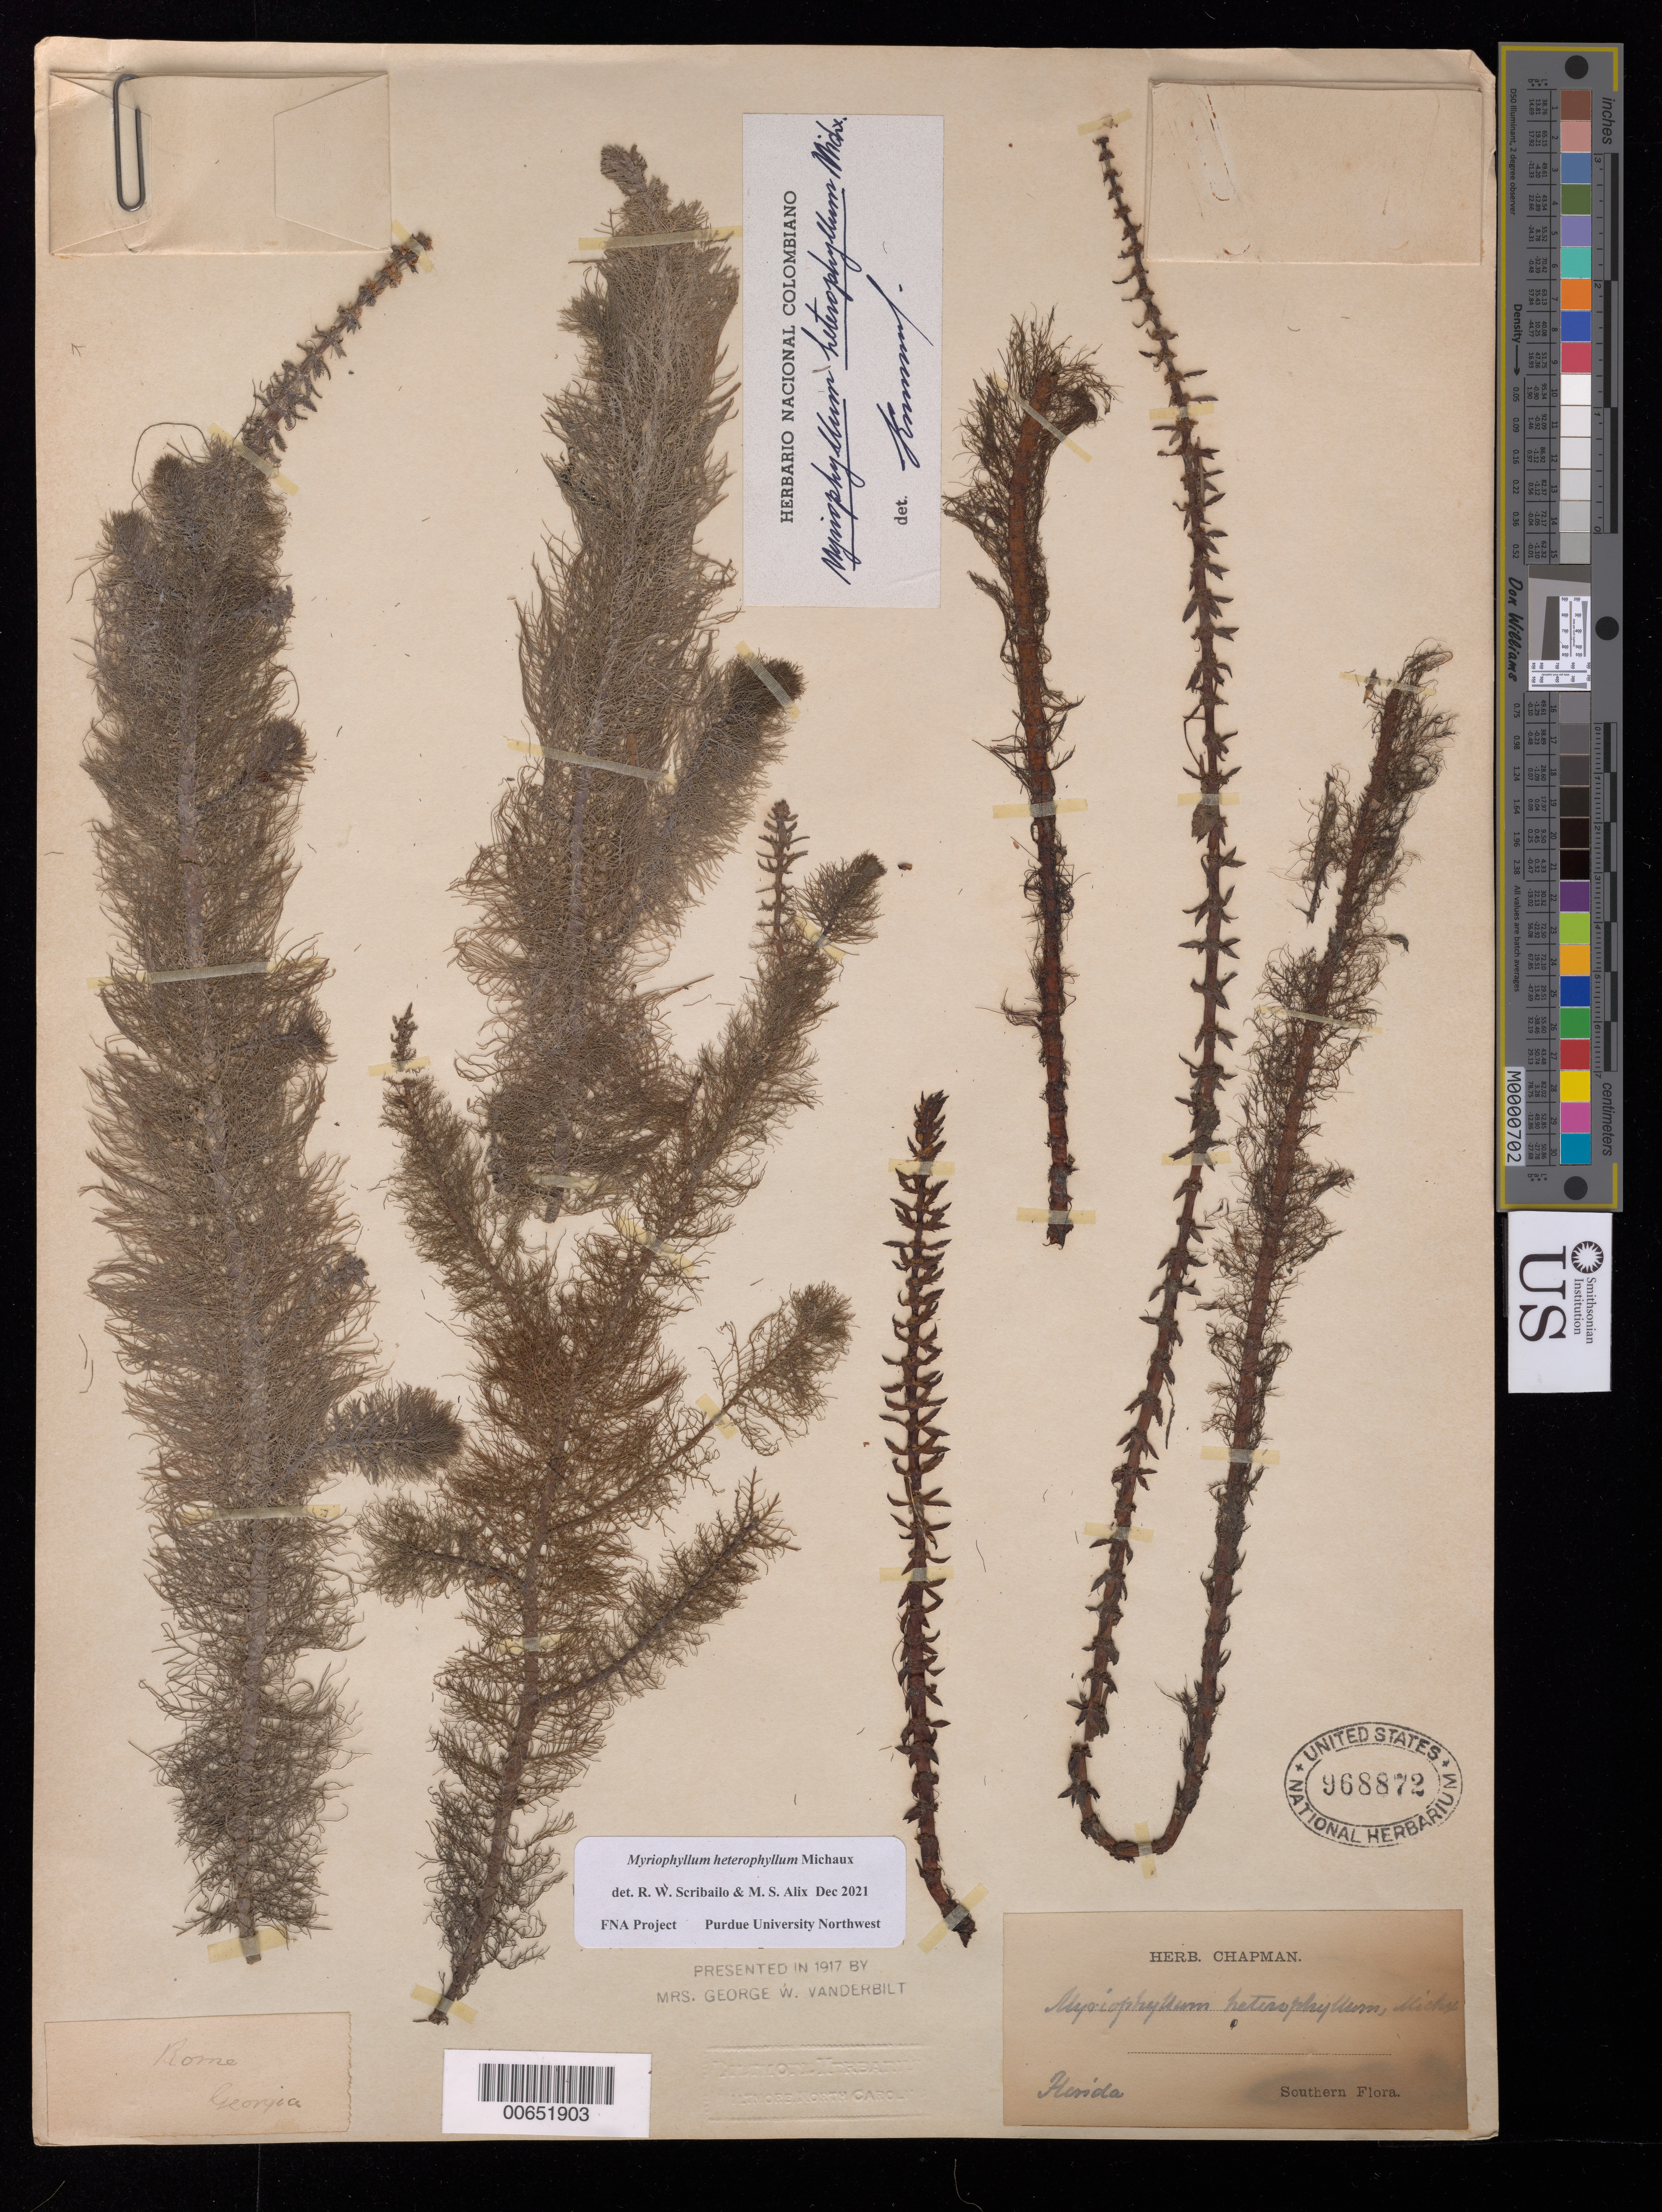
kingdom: Plantae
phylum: Tracheophyta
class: Magnoliopsida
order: Saxifragales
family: Haloragaceae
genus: Myriophyllum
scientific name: Myriophyllum heterophyllum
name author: Michx.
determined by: Scribailo, R. W.; Alix, M. S.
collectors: A. Chapman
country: United States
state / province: Florida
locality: Also from Rome, GA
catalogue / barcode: US 968872